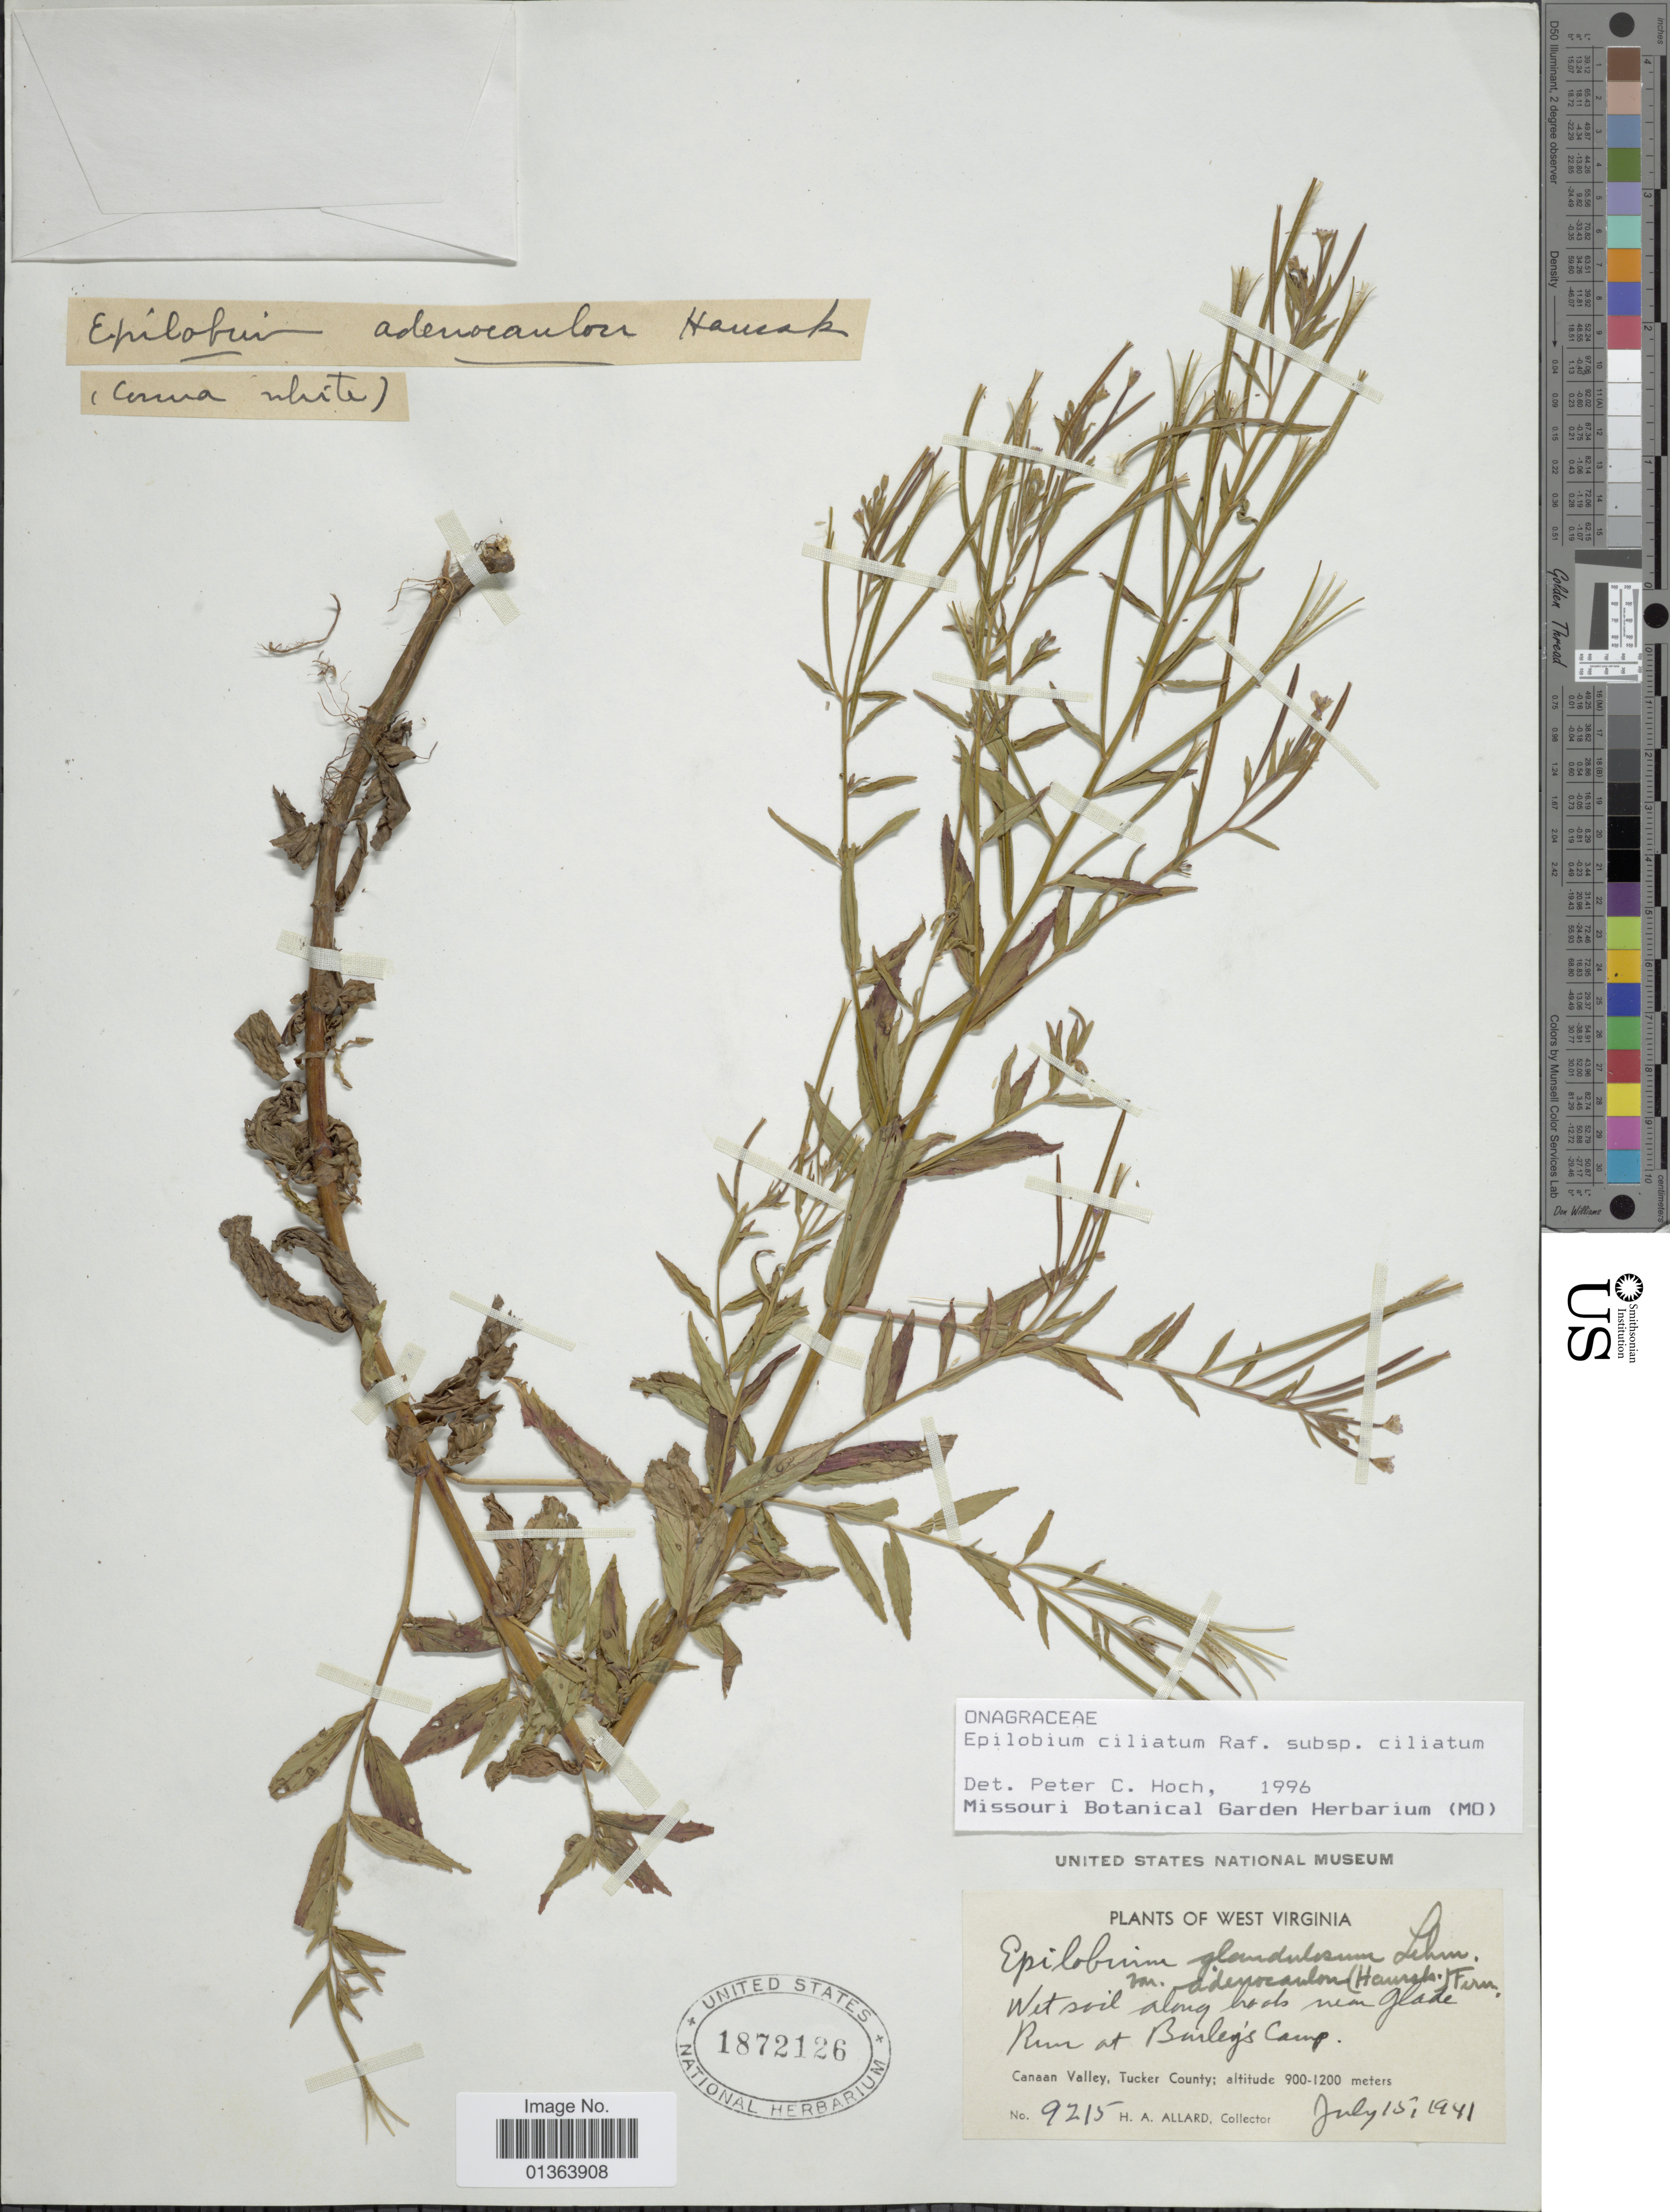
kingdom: Plantae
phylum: Tracheophyta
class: Magnoliopsida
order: Myrtales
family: Onagraceae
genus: Epilobium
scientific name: Epilobium ciliatum subsp. ciliatum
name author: Raf.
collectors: H. A. Allard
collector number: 9215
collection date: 1941-07-15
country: United States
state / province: West Virginia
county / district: Tucker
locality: Wet soil along brook near Glade Run at Burley's Camp. Canaan Valley, Tucker County.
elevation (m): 900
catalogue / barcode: US 1872126